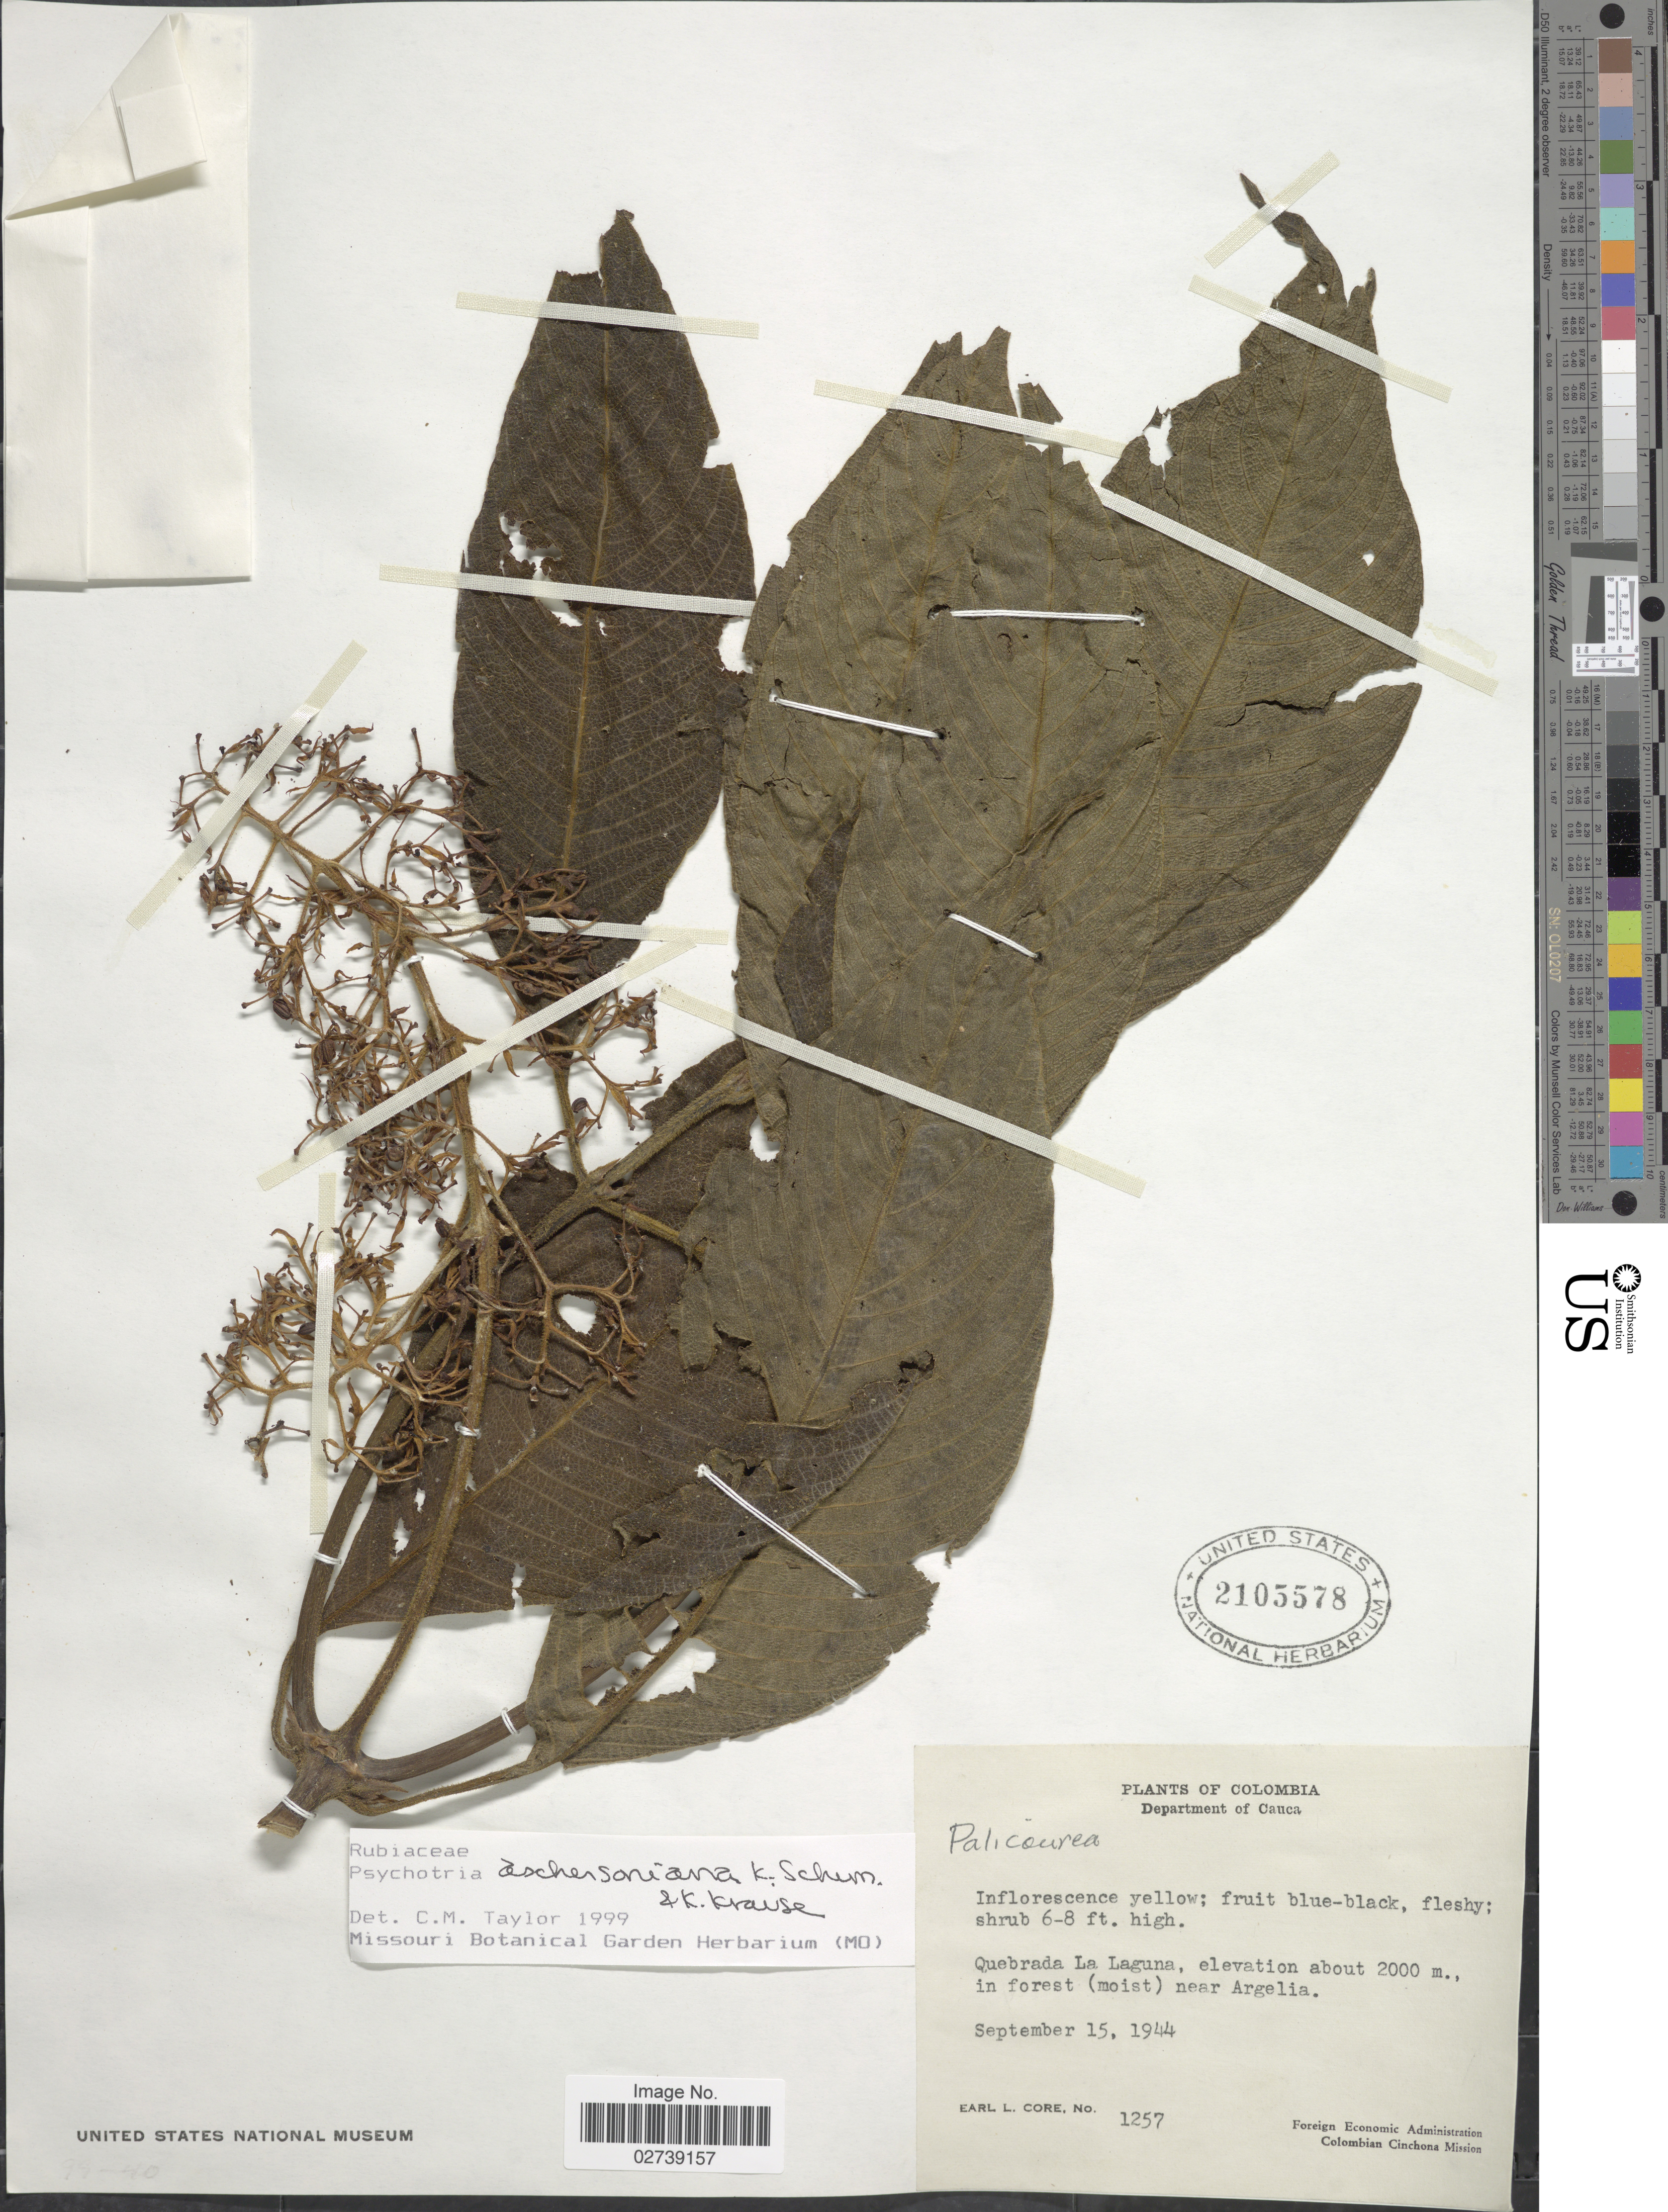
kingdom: Plantae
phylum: Tracheophyta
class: Magnoliopsida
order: Gentianales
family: Rubiaceae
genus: Palicourea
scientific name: Palicourea aschersonianoides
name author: Steyerm.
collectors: E. L. Core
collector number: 1257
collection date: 1944-09-15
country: Colombia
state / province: Cauca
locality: Department of Cauca. Quebrada La Laguna, in forest (moist) near Argelia.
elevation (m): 2000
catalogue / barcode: US 2105578